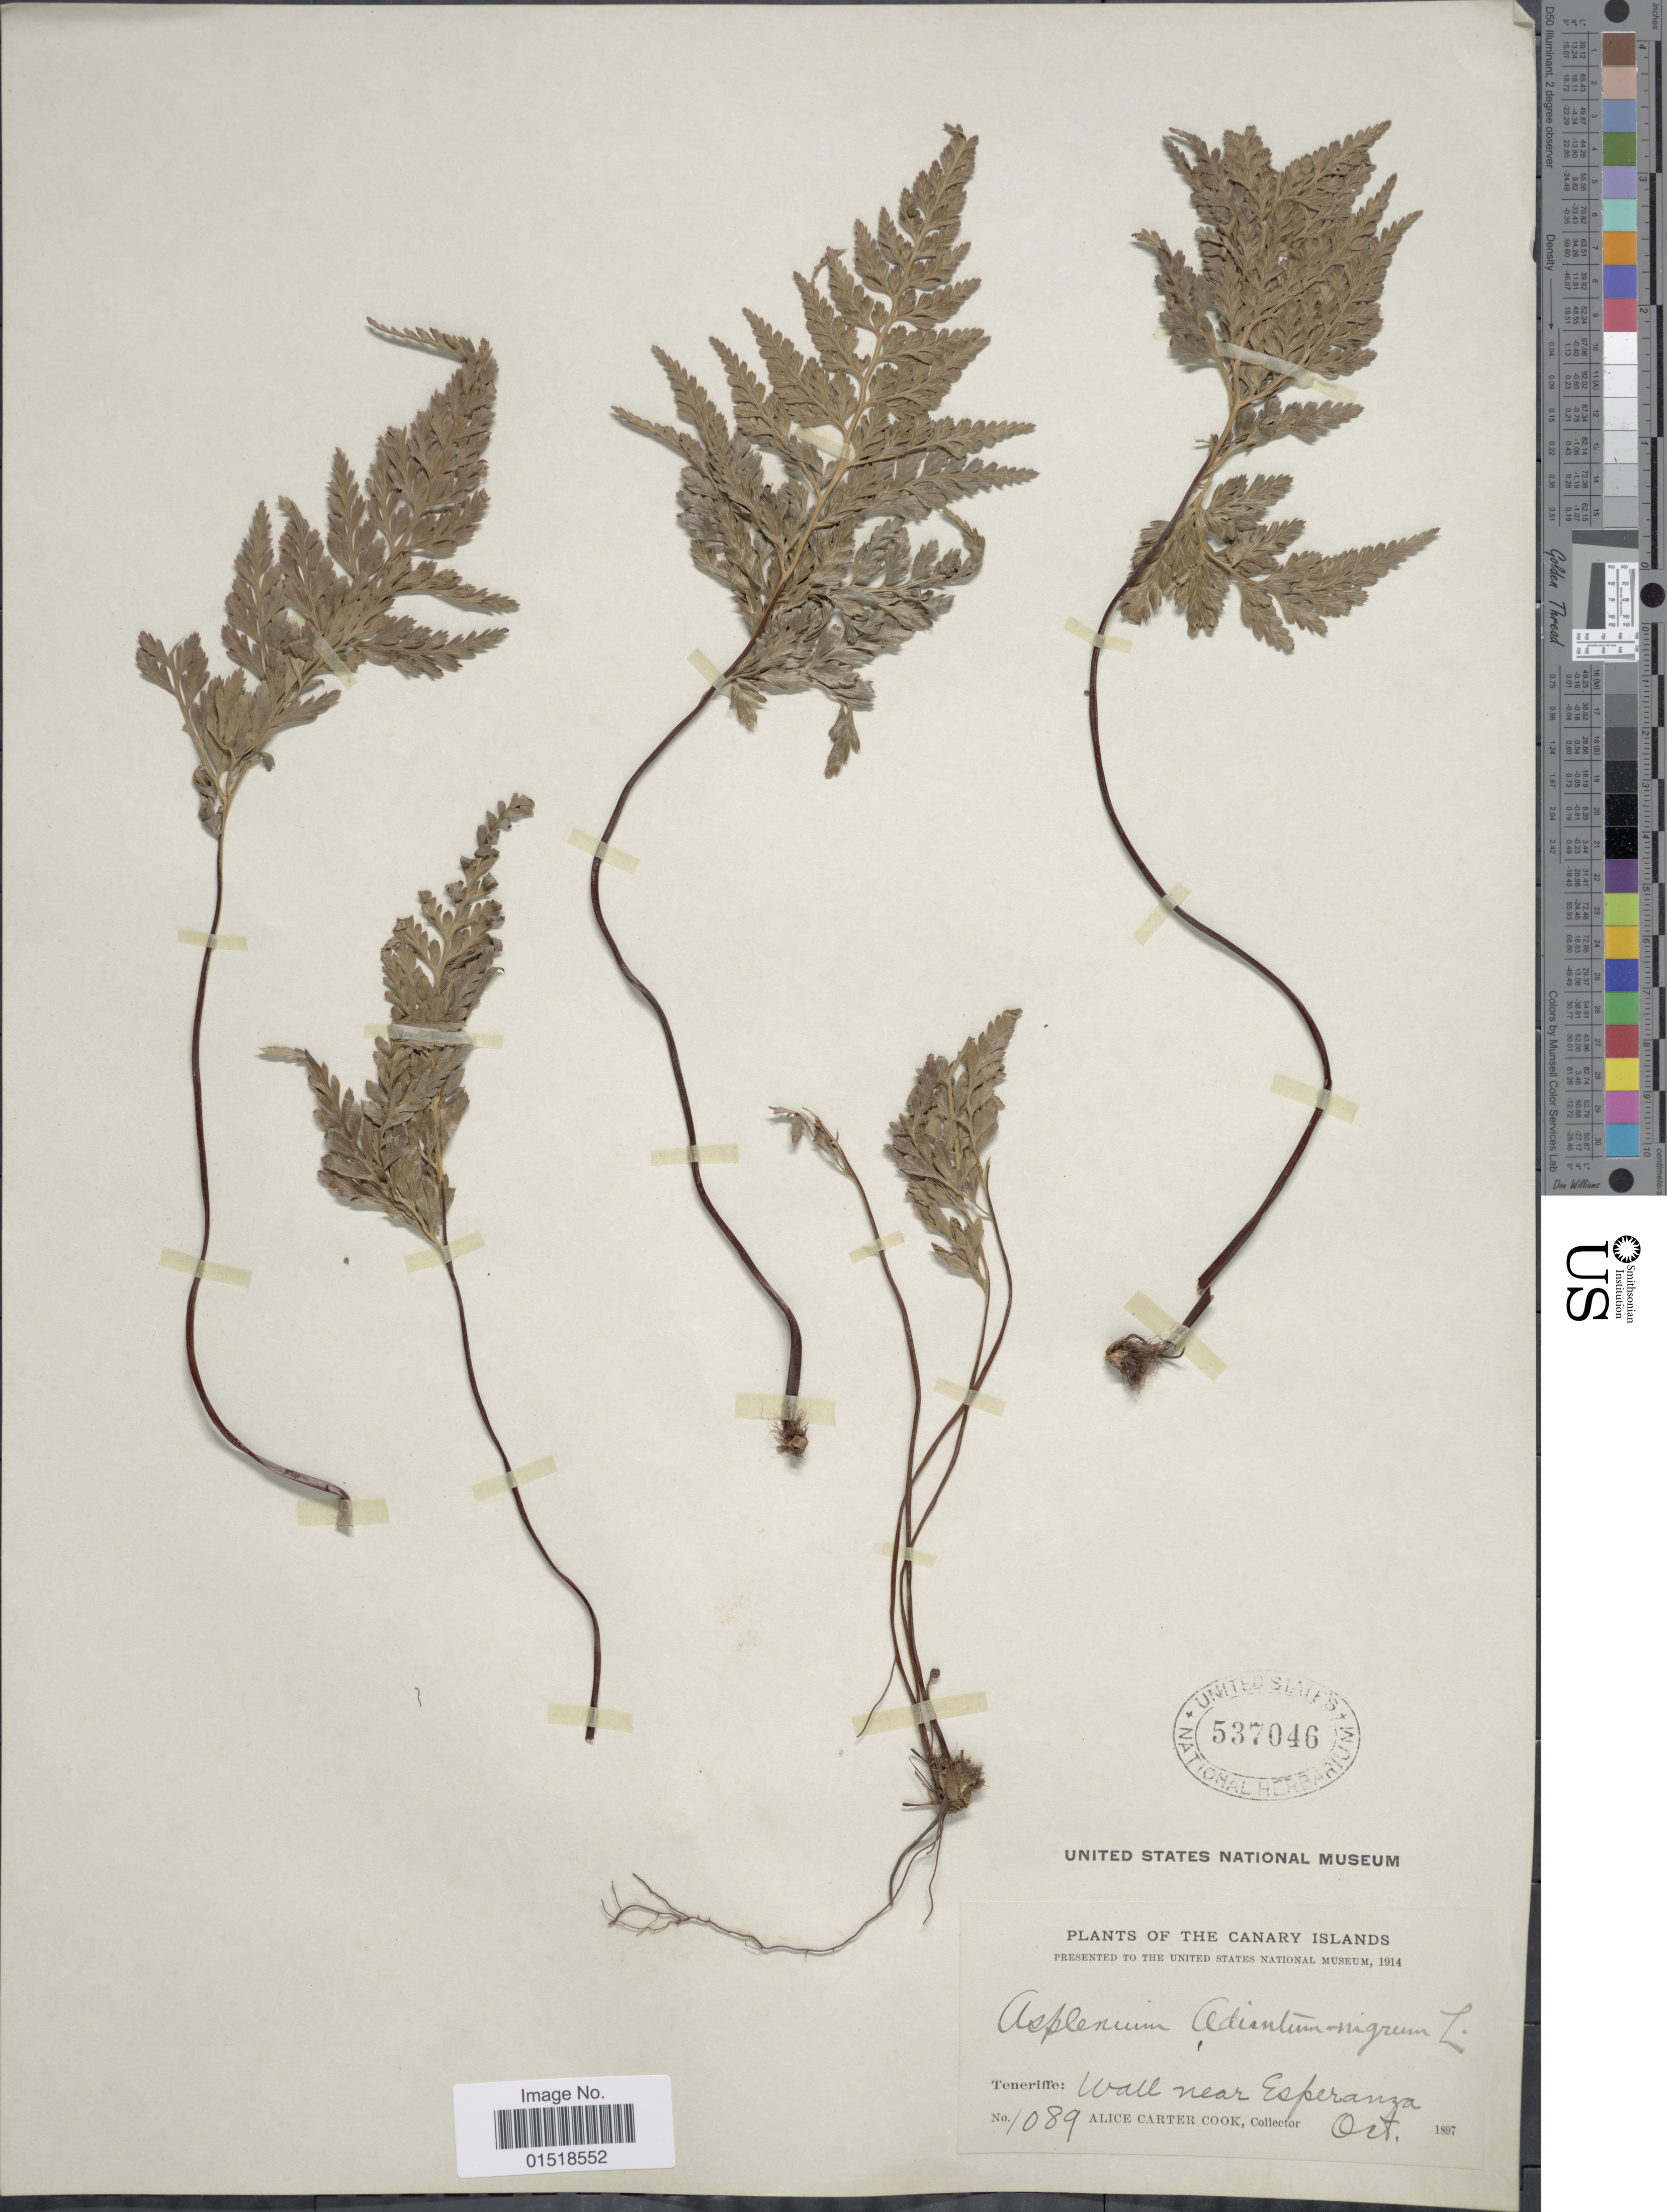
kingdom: Plantae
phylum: Tracheophyta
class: Polypodiopsida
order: Polypodiales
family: Aspleniaceae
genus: Asplenium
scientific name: Asplenium adiantum-nigrum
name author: L.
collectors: Alice C. Cook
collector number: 1089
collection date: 1897-10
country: Spain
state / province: Canarias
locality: Canary Islands. Teneriffe: Wall near Esperanza.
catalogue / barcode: US 537046